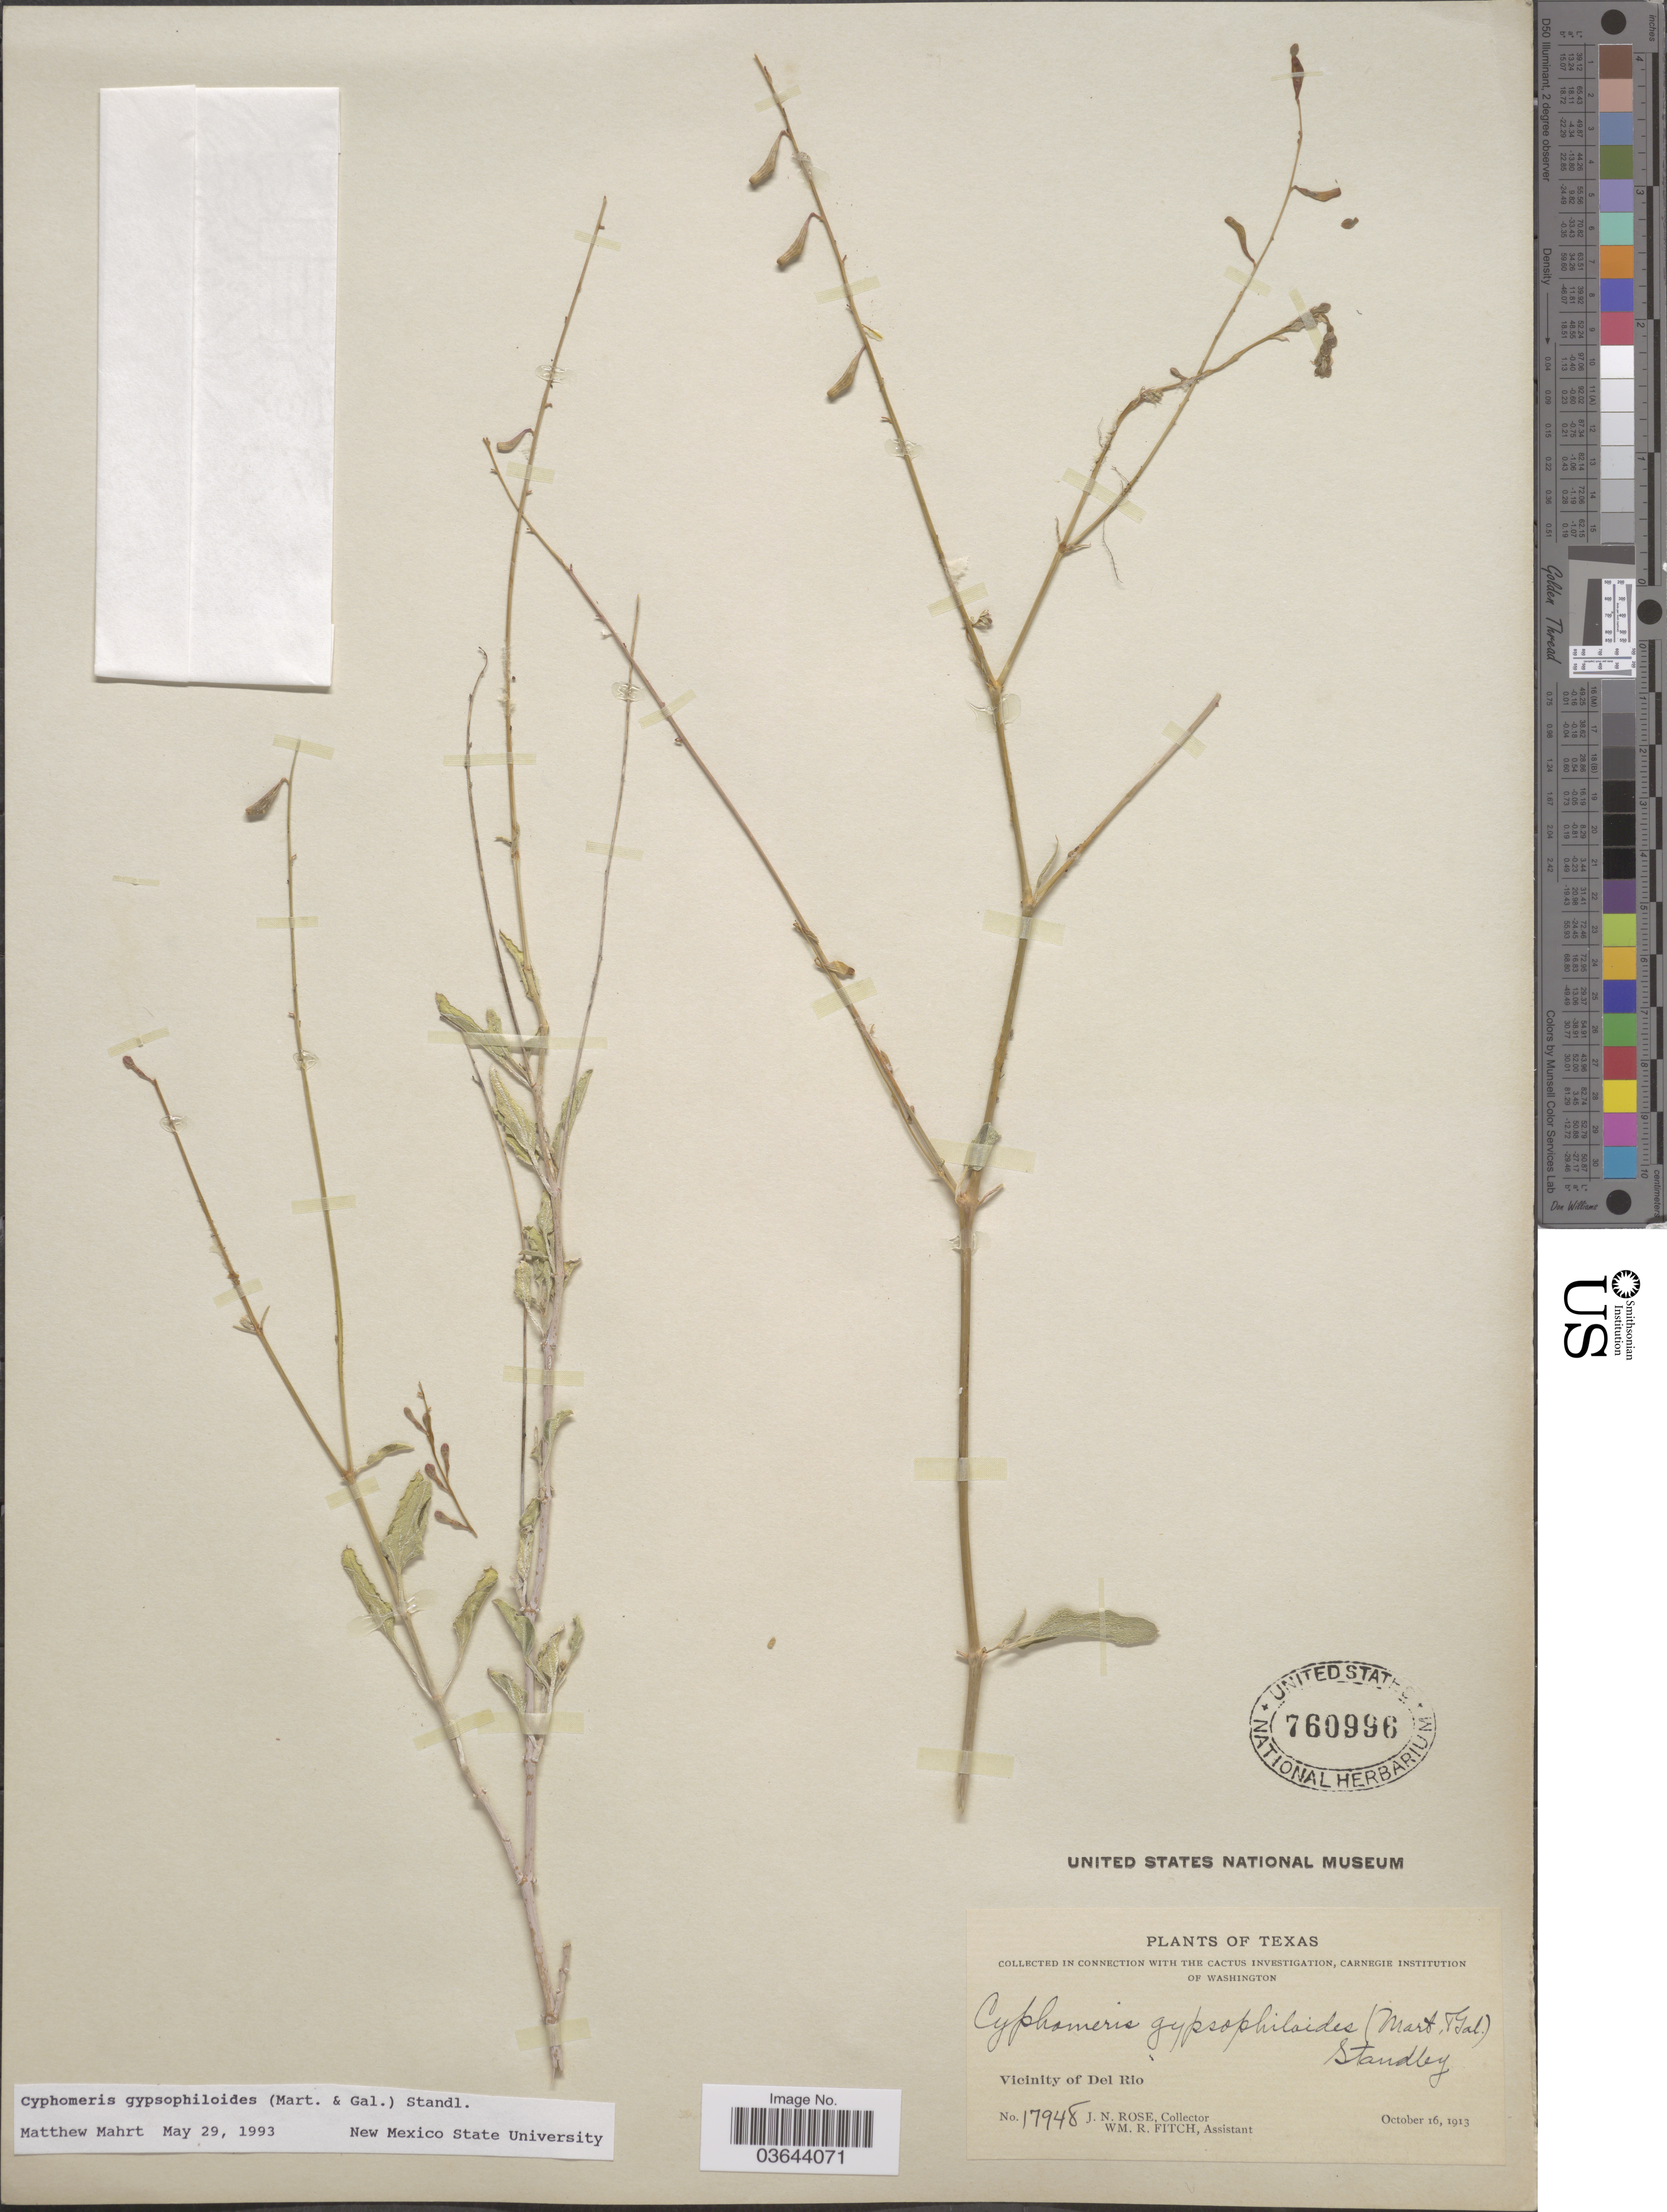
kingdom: Plantae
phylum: Tracheophyta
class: Magnoliopsida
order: Caryophyllales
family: Nyctaginaceae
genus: Cyphomeris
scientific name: Cyphomeris gypsophiloides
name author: (M. Martens & Galeotti) Standl.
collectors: J. N. Rose & W. R. Fitch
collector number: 17948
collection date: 1913-10-16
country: United States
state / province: Texas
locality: Vicinity of Del Rio.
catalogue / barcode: US 760996